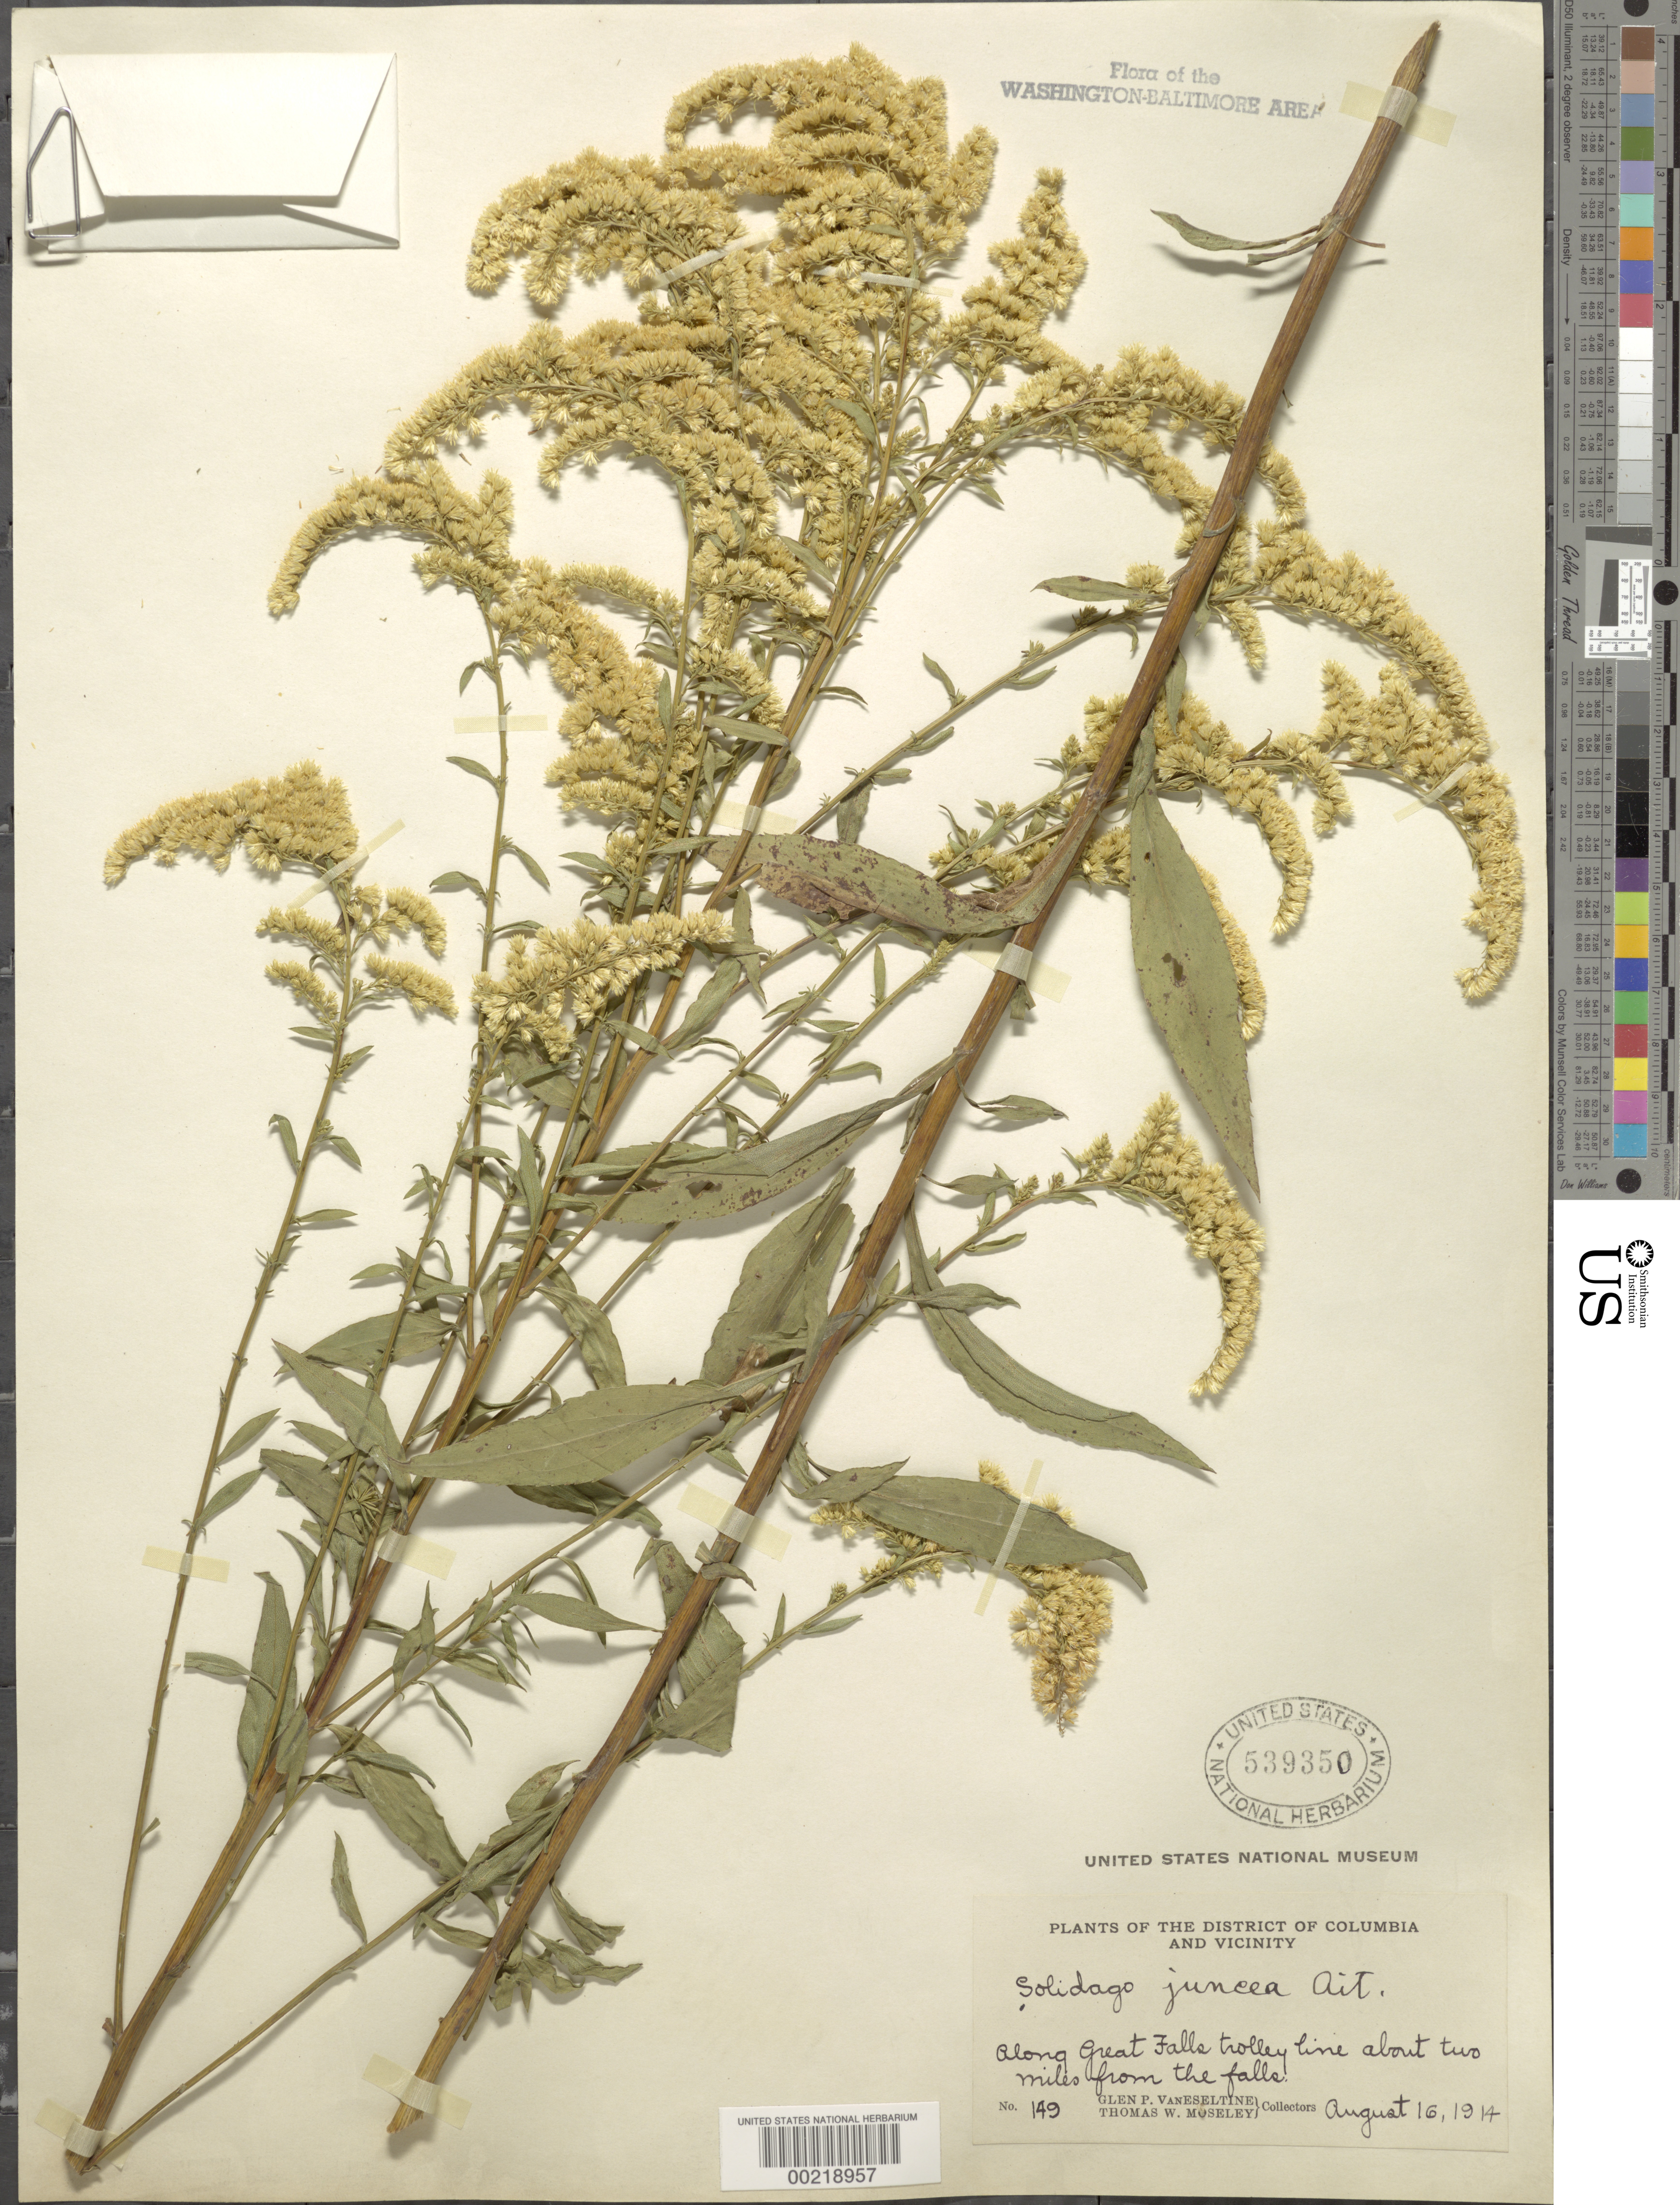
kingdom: Plantae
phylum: Tracheophyta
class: Magnoliopsida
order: Asterales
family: Asteraceae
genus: Solidago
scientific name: Solidago juncea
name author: Aiton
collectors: G. P. Van Eseltine & T. Moseley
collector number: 149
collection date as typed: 16 Aug 1914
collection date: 1914-08-16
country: United States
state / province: Maryland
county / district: Montgomery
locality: Great Falls Trolley Line Two Miles from Falls C. & O. Canal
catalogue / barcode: US 539350